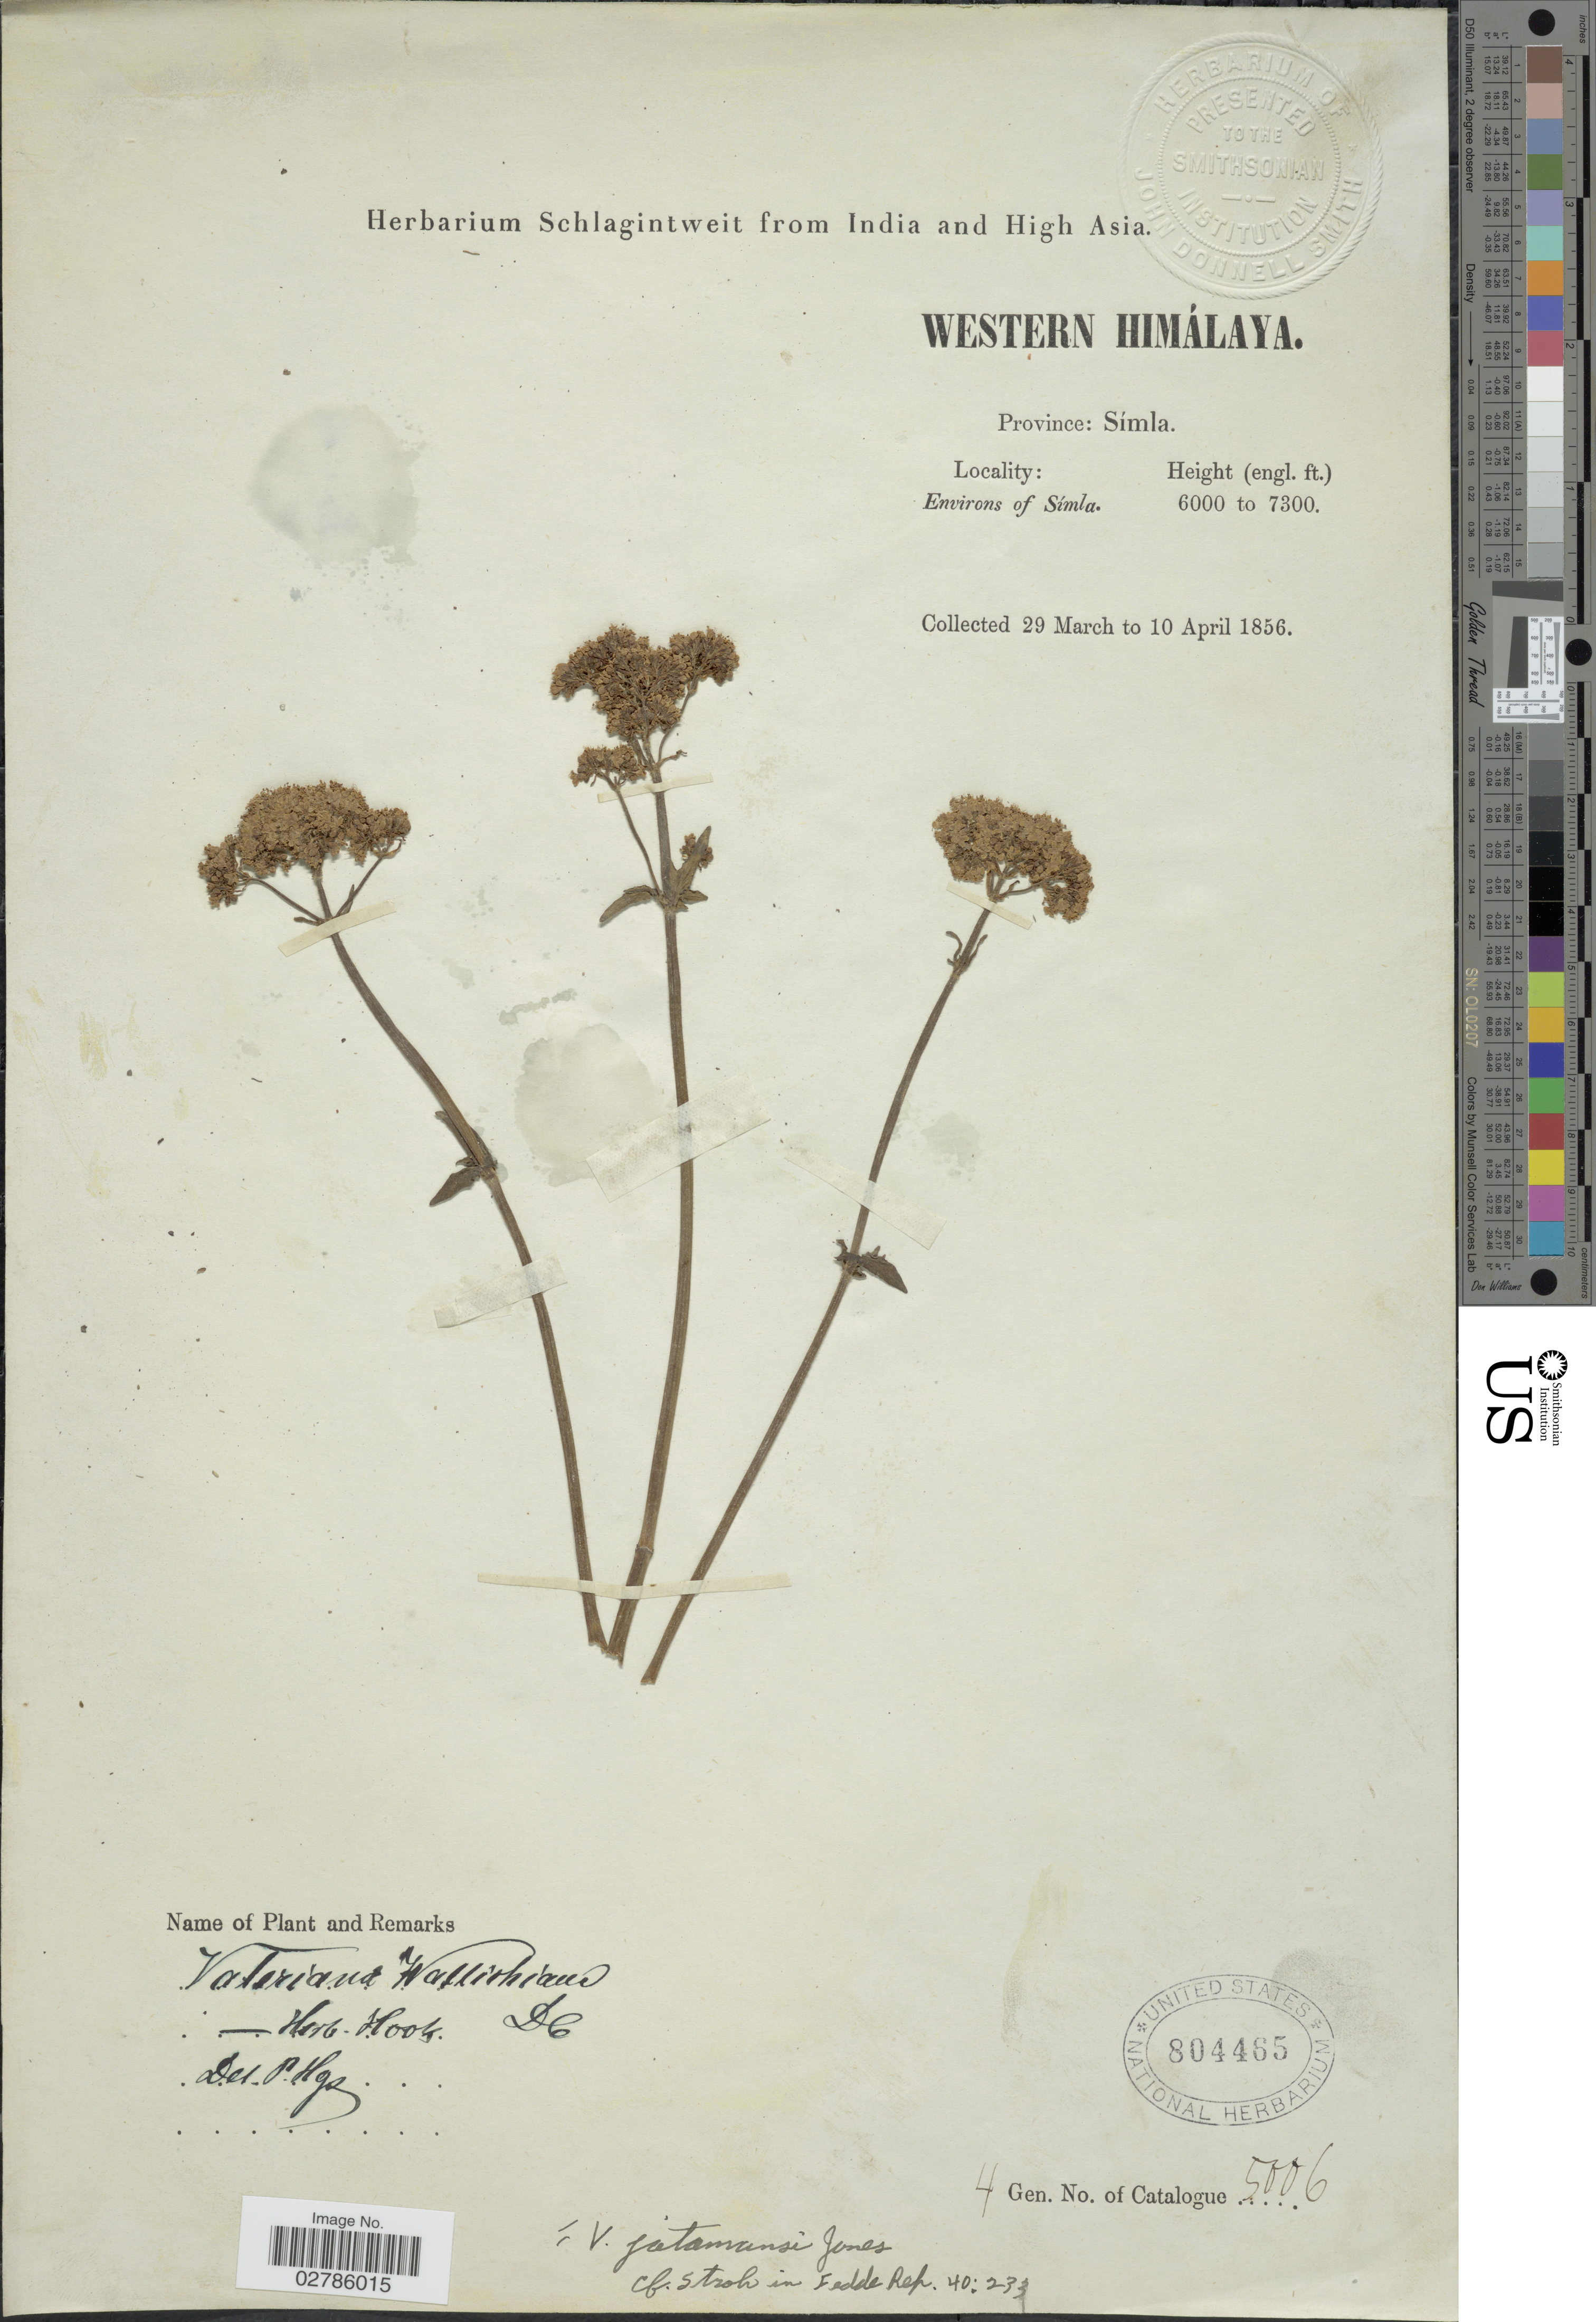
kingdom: Plantae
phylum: Tracheophyta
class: Magnoliopsida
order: Dipsacales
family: Caprifoliaceae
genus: Valeriana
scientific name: Valeriana jatamansi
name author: Jones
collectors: ex herb. Schlagintweit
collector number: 5006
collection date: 1856-03-29/1856-04-10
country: India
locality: Western Himalaya. Province: Símla. Environs of Símla.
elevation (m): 1829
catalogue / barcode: US 804465